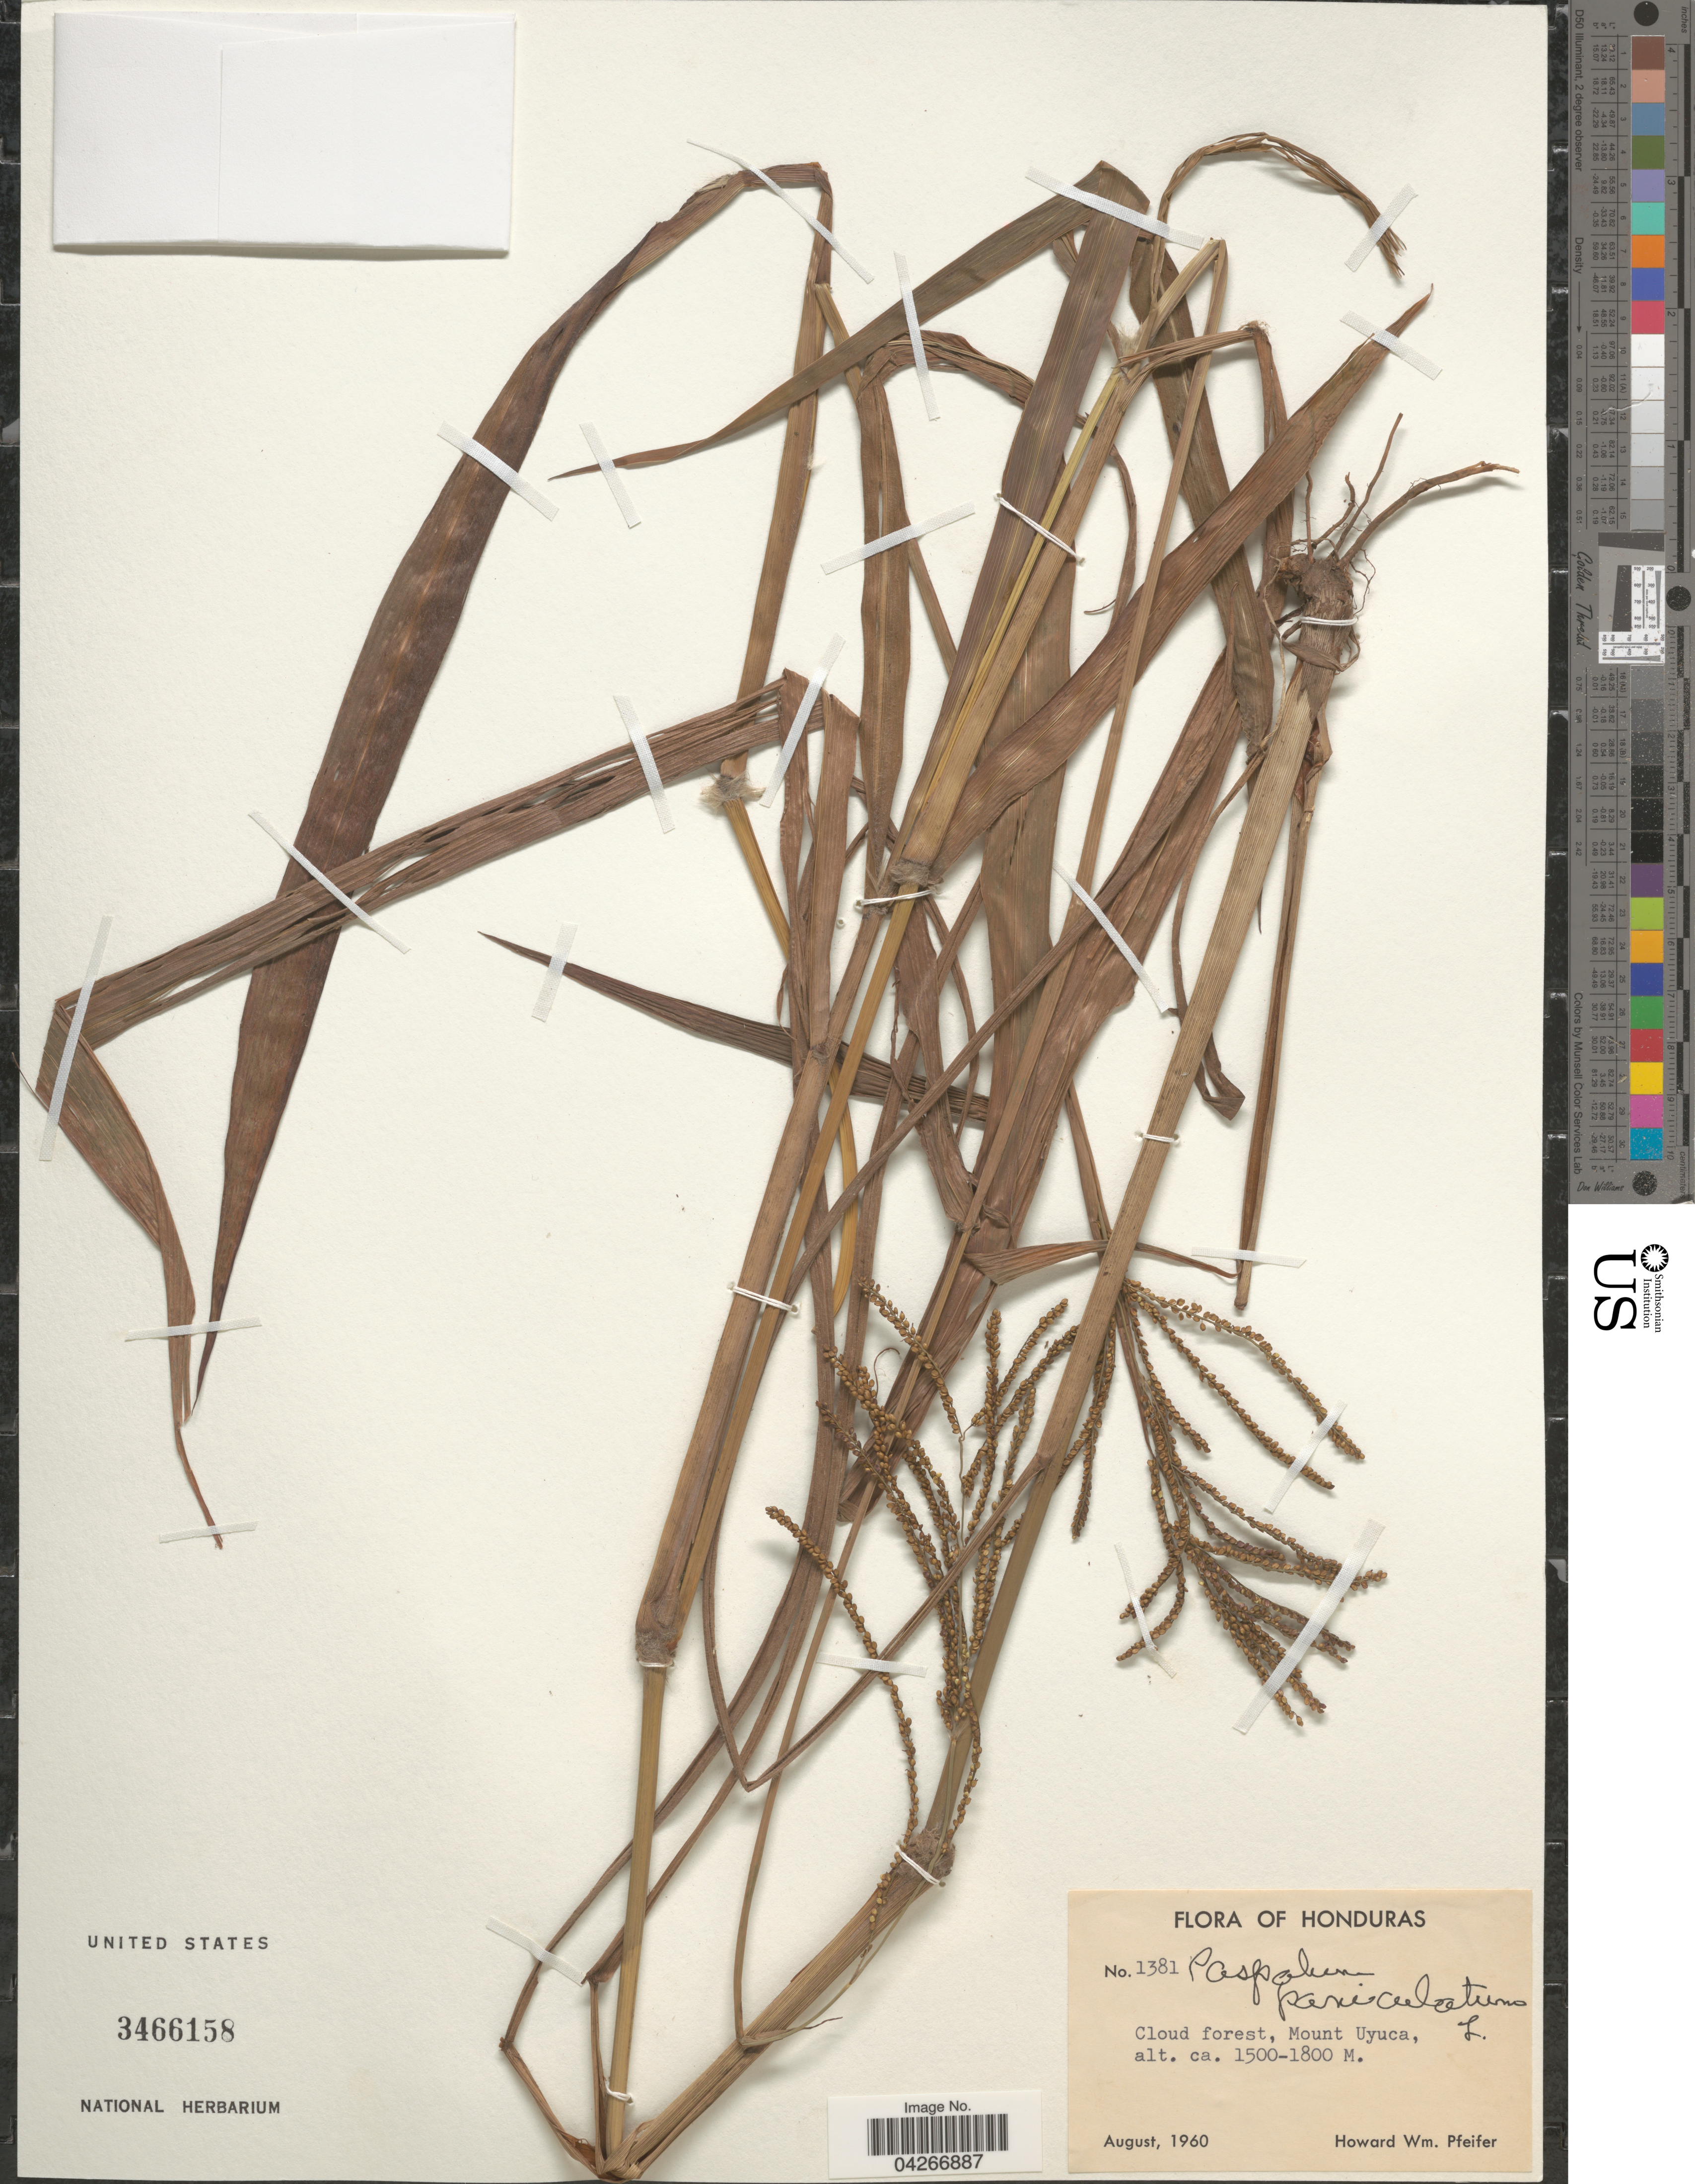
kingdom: Plantae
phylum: Tracheophyta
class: Liliopsida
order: Poales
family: Poaceae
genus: Paspalum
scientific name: Paspalum paniculatum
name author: L.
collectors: H. W. Pfeifer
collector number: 1381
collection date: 1960-08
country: Honduras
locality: Cloud forest, Mount Uyuca.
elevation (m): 1500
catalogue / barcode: US 3466158